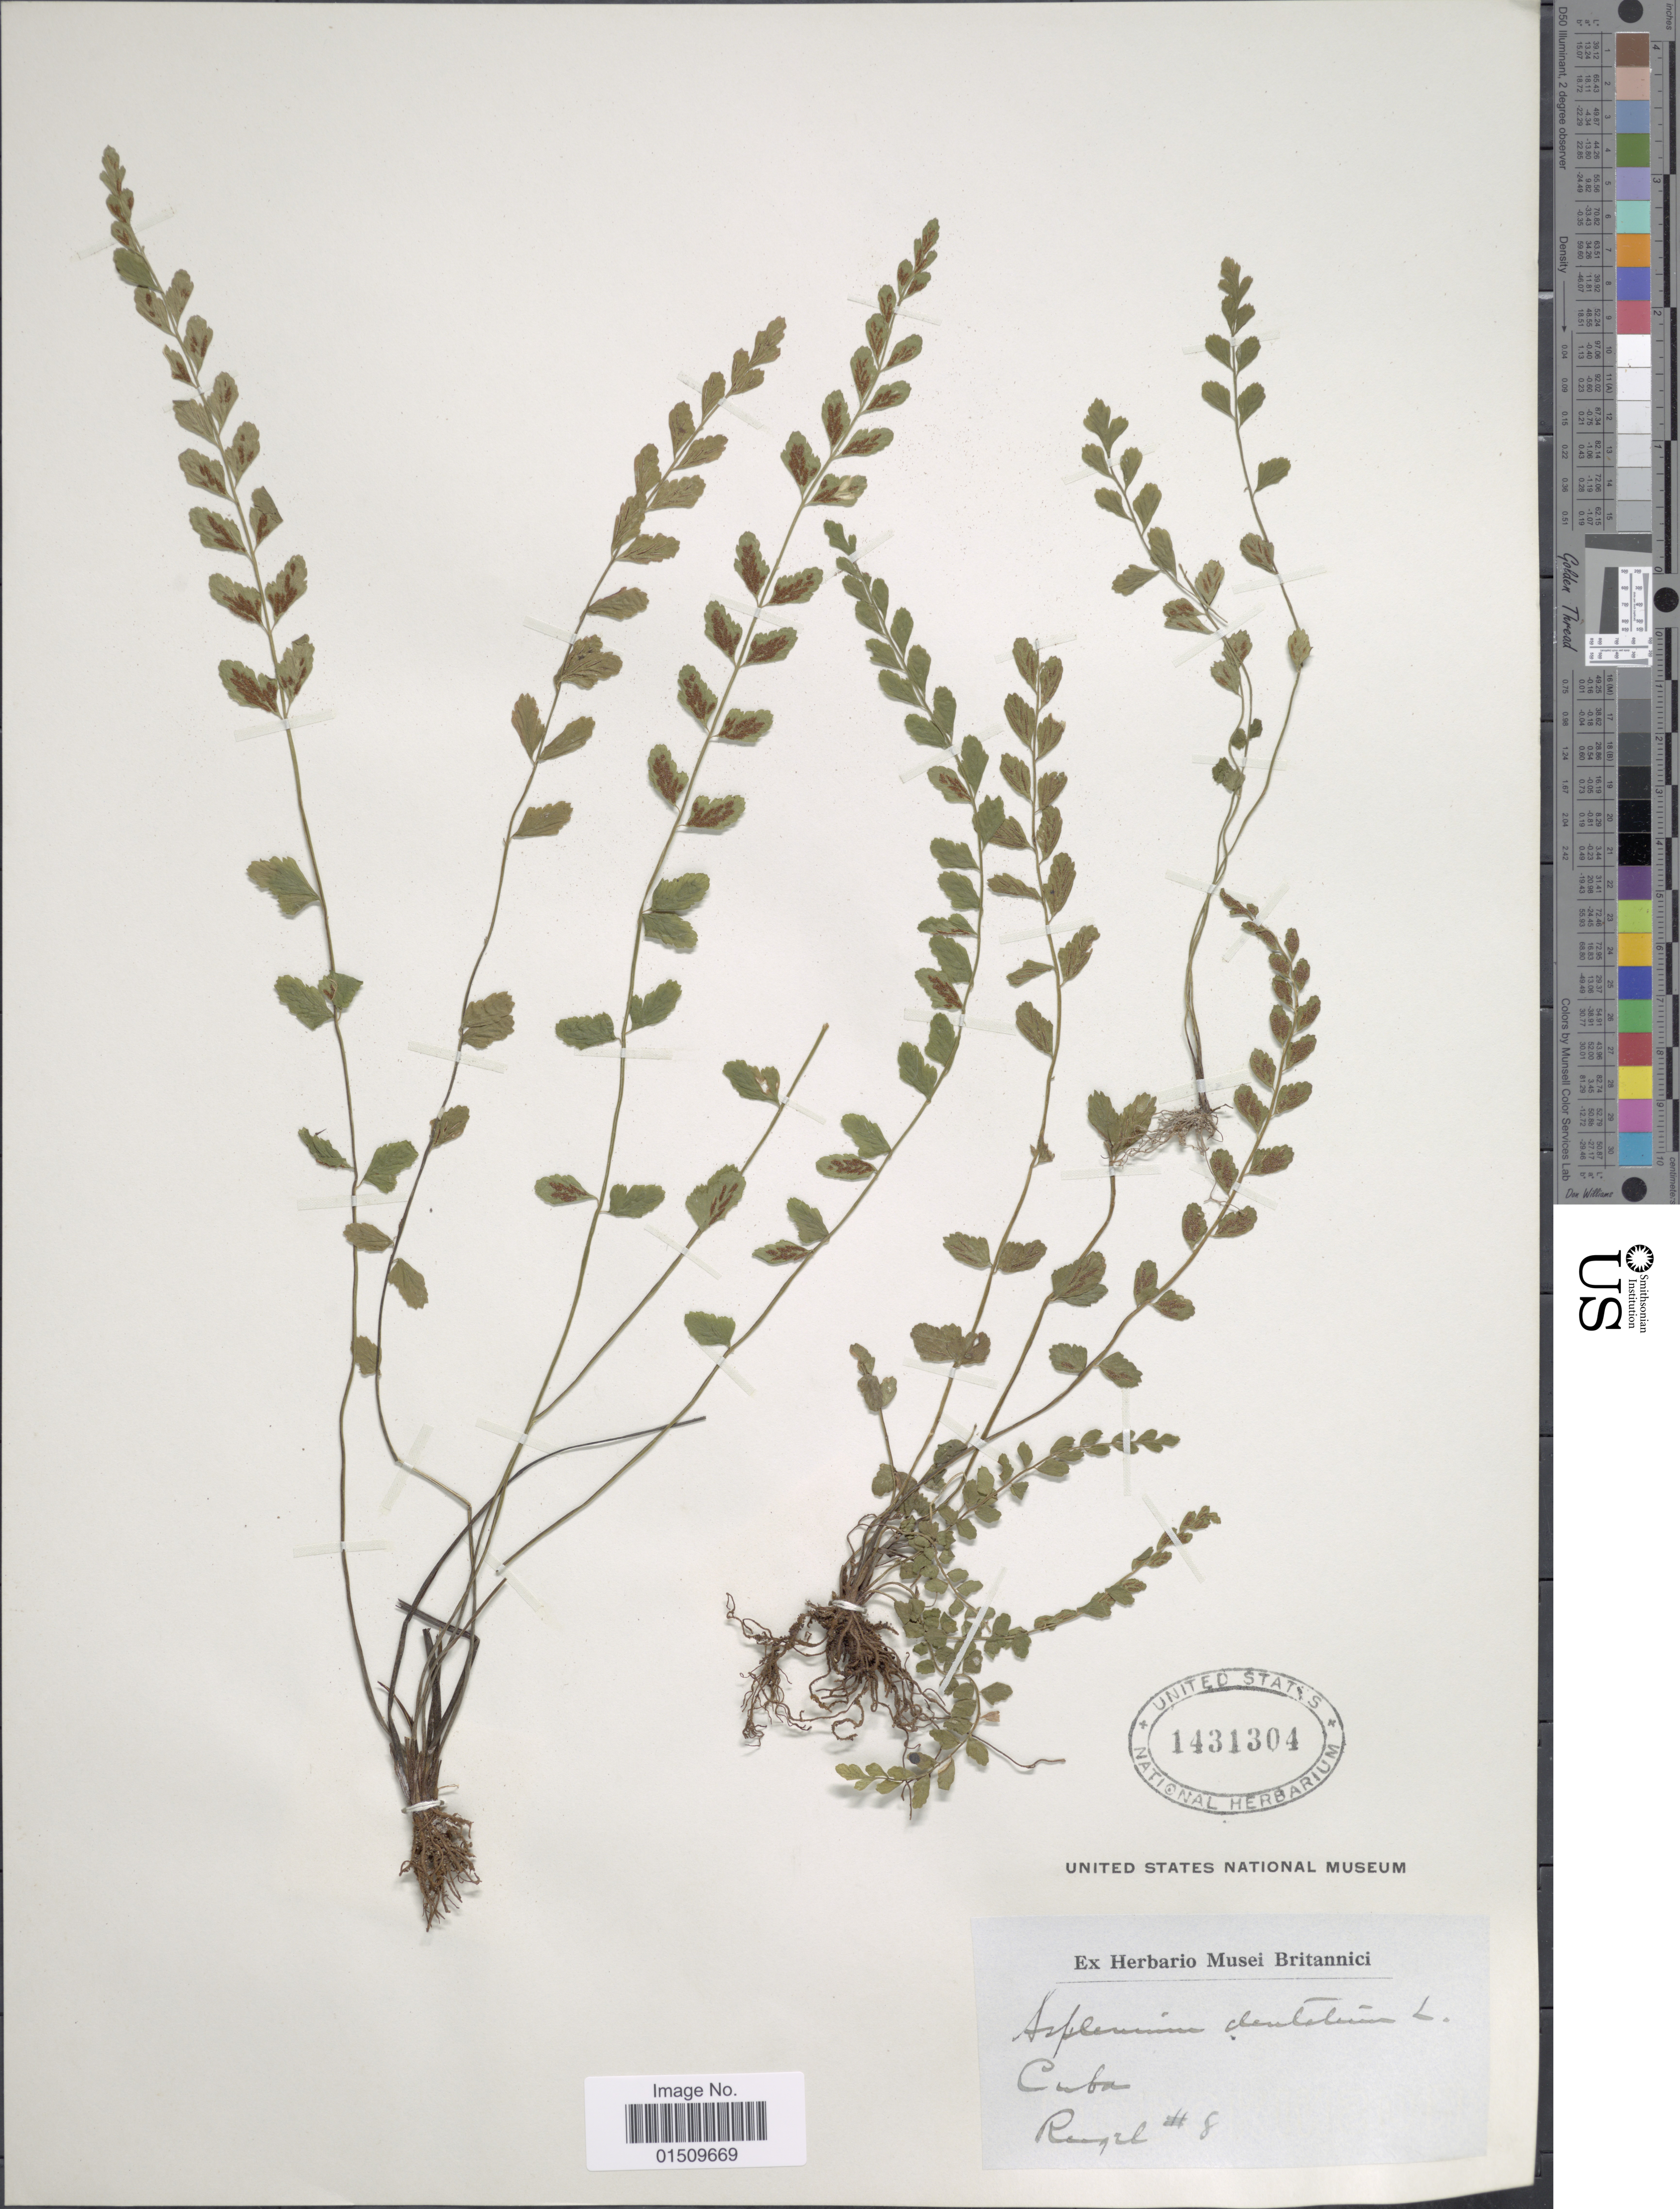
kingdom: Plantae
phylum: Tracheophyta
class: Polypodiopsida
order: Polypodiales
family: Aspleniaceae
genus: Asplenium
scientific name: Asplenium trichomanes-dentatum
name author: L.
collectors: Rugel, --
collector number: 8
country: Cuba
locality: Cuba.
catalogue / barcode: US 1431304